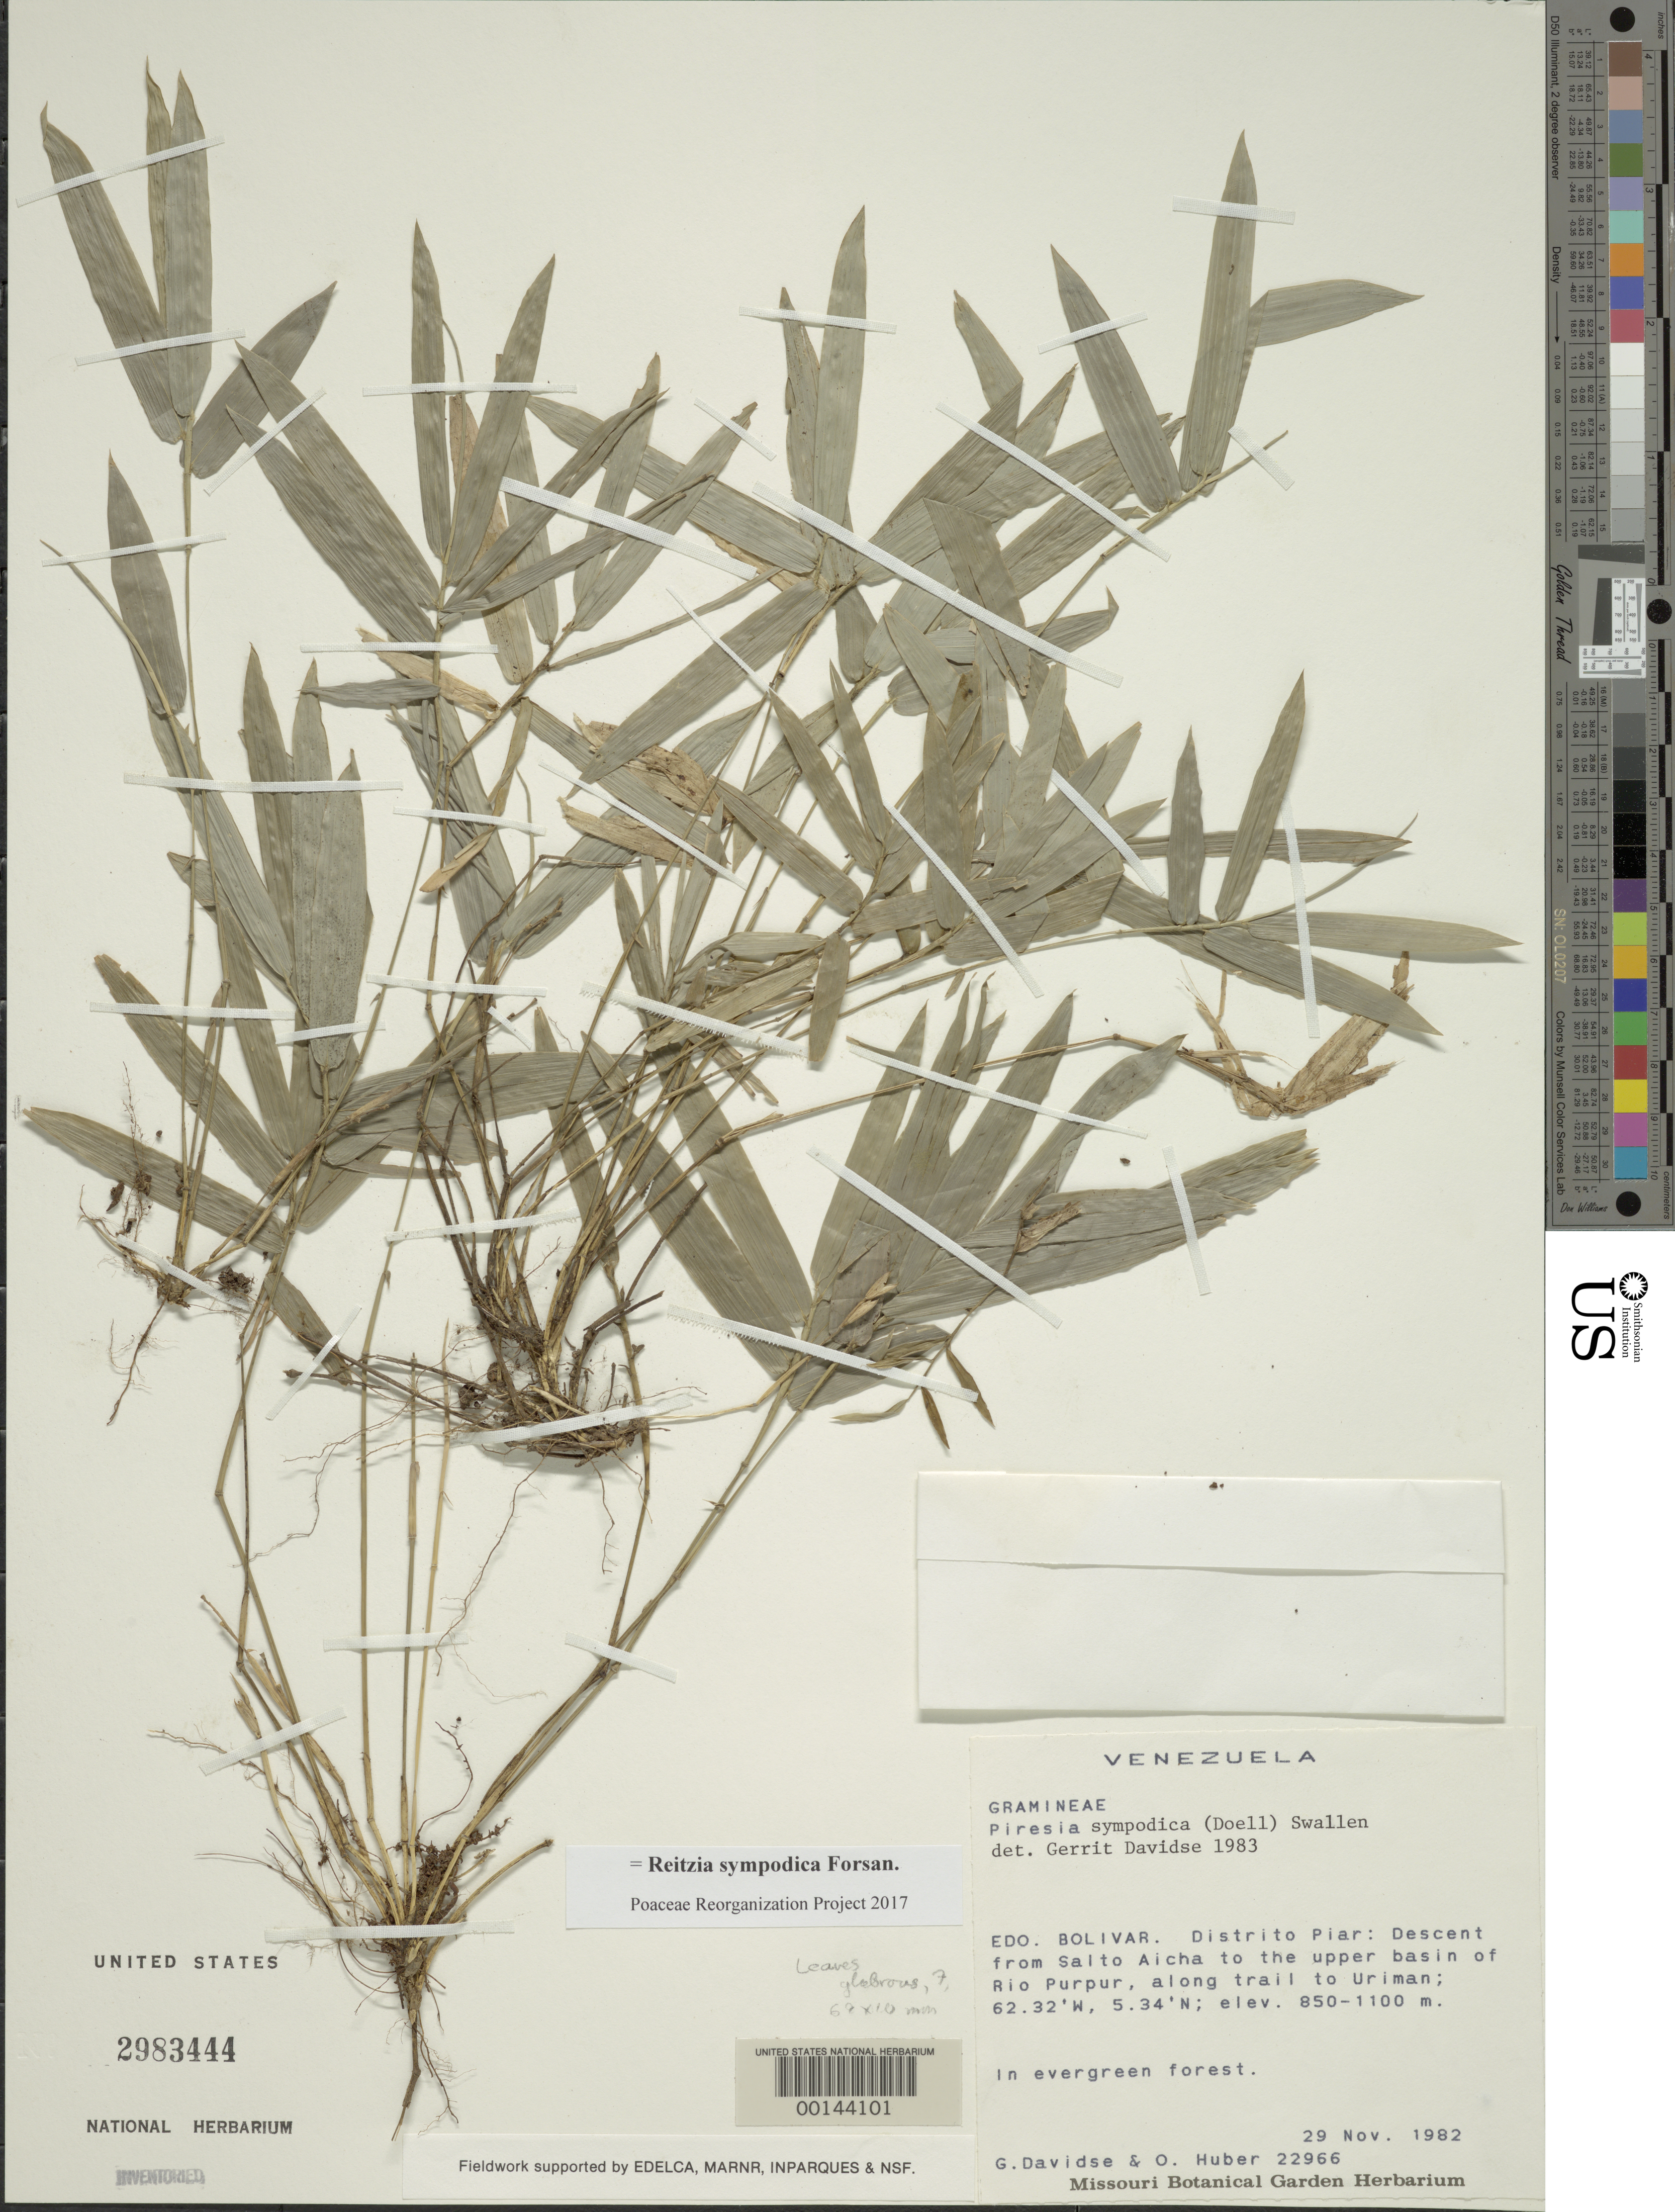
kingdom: Plantae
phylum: Tracheophyta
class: Liliopsida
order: Poales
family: Poaceae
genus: Reitzia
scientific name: Reitzia sympodica ined. 2019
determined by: Poaceae Reorganization Project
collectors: G. Davidse & O. Huber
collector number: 22966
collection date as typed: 29 Nov 1982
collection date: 1982-11-29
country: Venezuela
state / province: Bolivar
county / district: Piar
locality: Salto aicha/rio purpur lat. 05 34'n: long 62 32'w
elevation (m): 850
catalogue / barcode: US 2983444